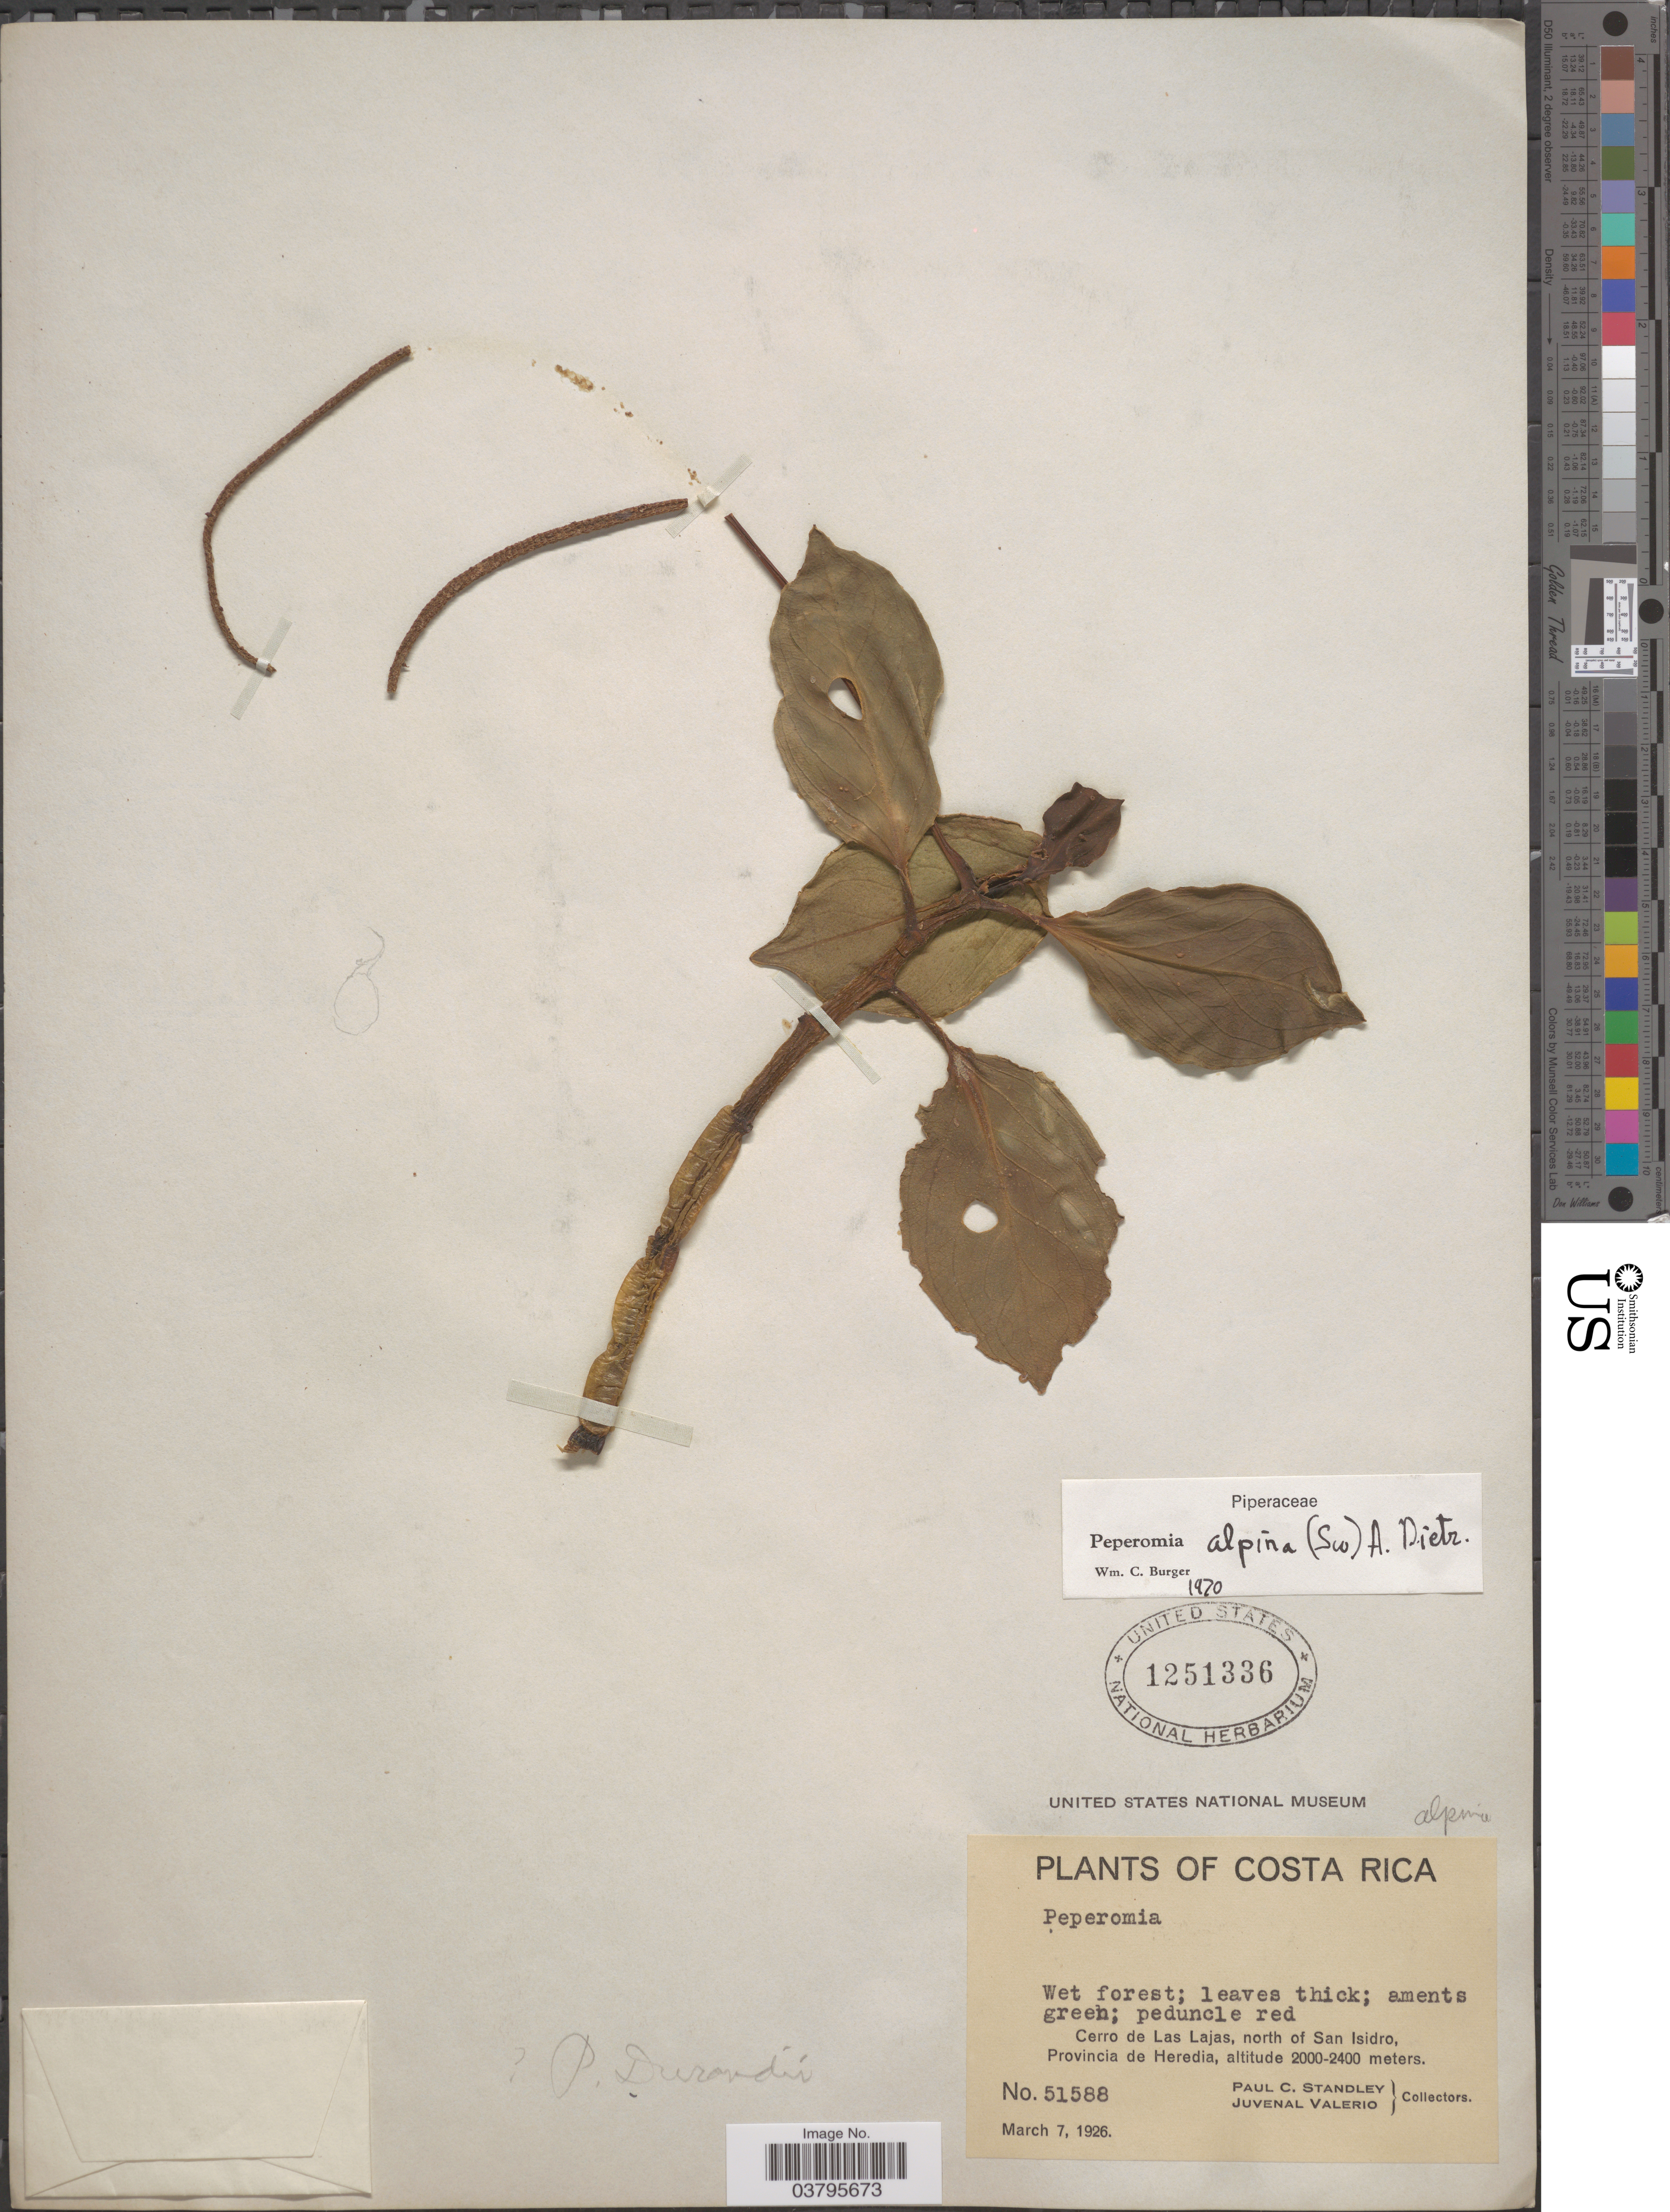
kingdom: Plantae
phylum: Tracheophyta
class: Magnoliopsida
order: Piperales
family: Piperaceae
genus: Peperomia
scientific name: Peperomia alpina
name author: (Sw.) A. Dietr.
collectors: P. C. Standley & J. Valerio R.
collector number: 51588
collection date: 1926-03-07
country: Costa Rica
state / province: Heredia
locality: Cerro de Las Lajas, north of San Isidro.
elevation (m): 2000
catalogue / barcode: US 1251336